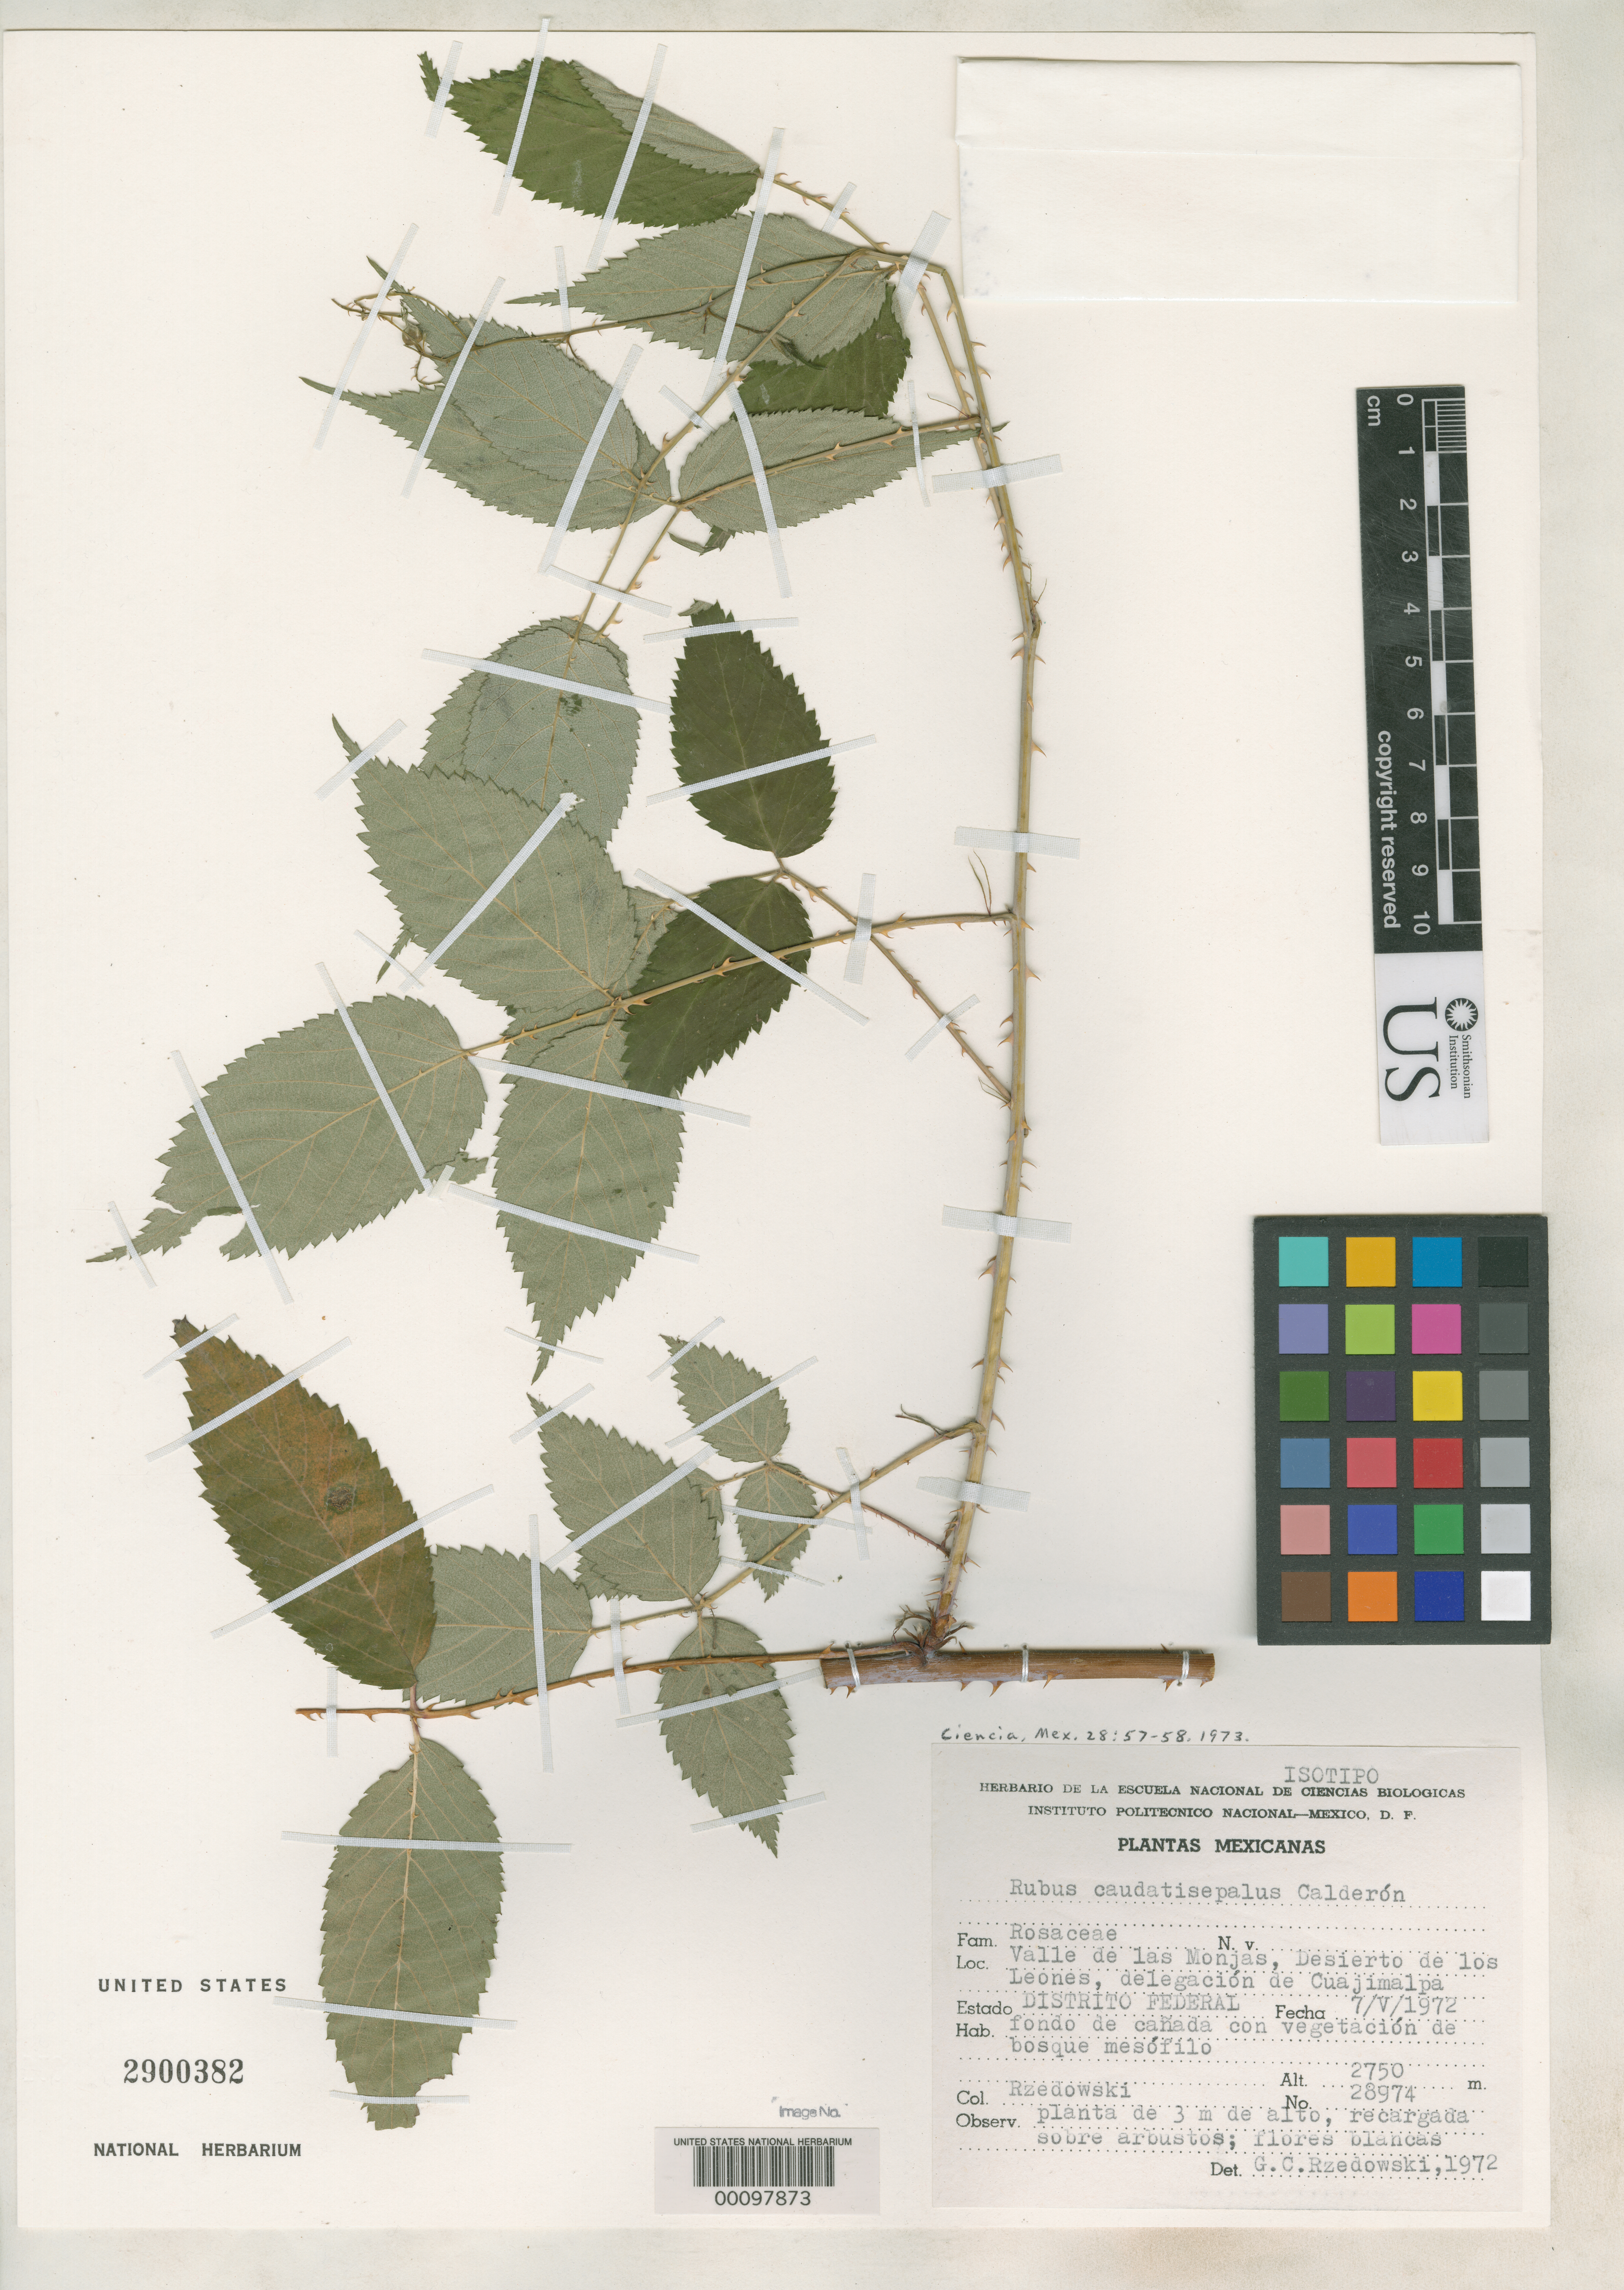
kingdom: Plantae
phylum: Tracheophyta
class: Magnoliopsida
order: Rosales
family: Rosaceae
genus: Rubus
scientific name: Rubus caudatisepalus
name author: C. E. Calderón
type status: Isotype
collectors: J. Rzedowski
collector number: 28974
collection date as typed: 07 May 1972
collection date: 1972-05-07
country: Mexico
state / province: Distrito Federal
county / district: Cuajimalpa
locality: Valle de Las Monjas, Desierto de Los Leones.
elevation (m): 2750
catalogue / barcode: US 2900382